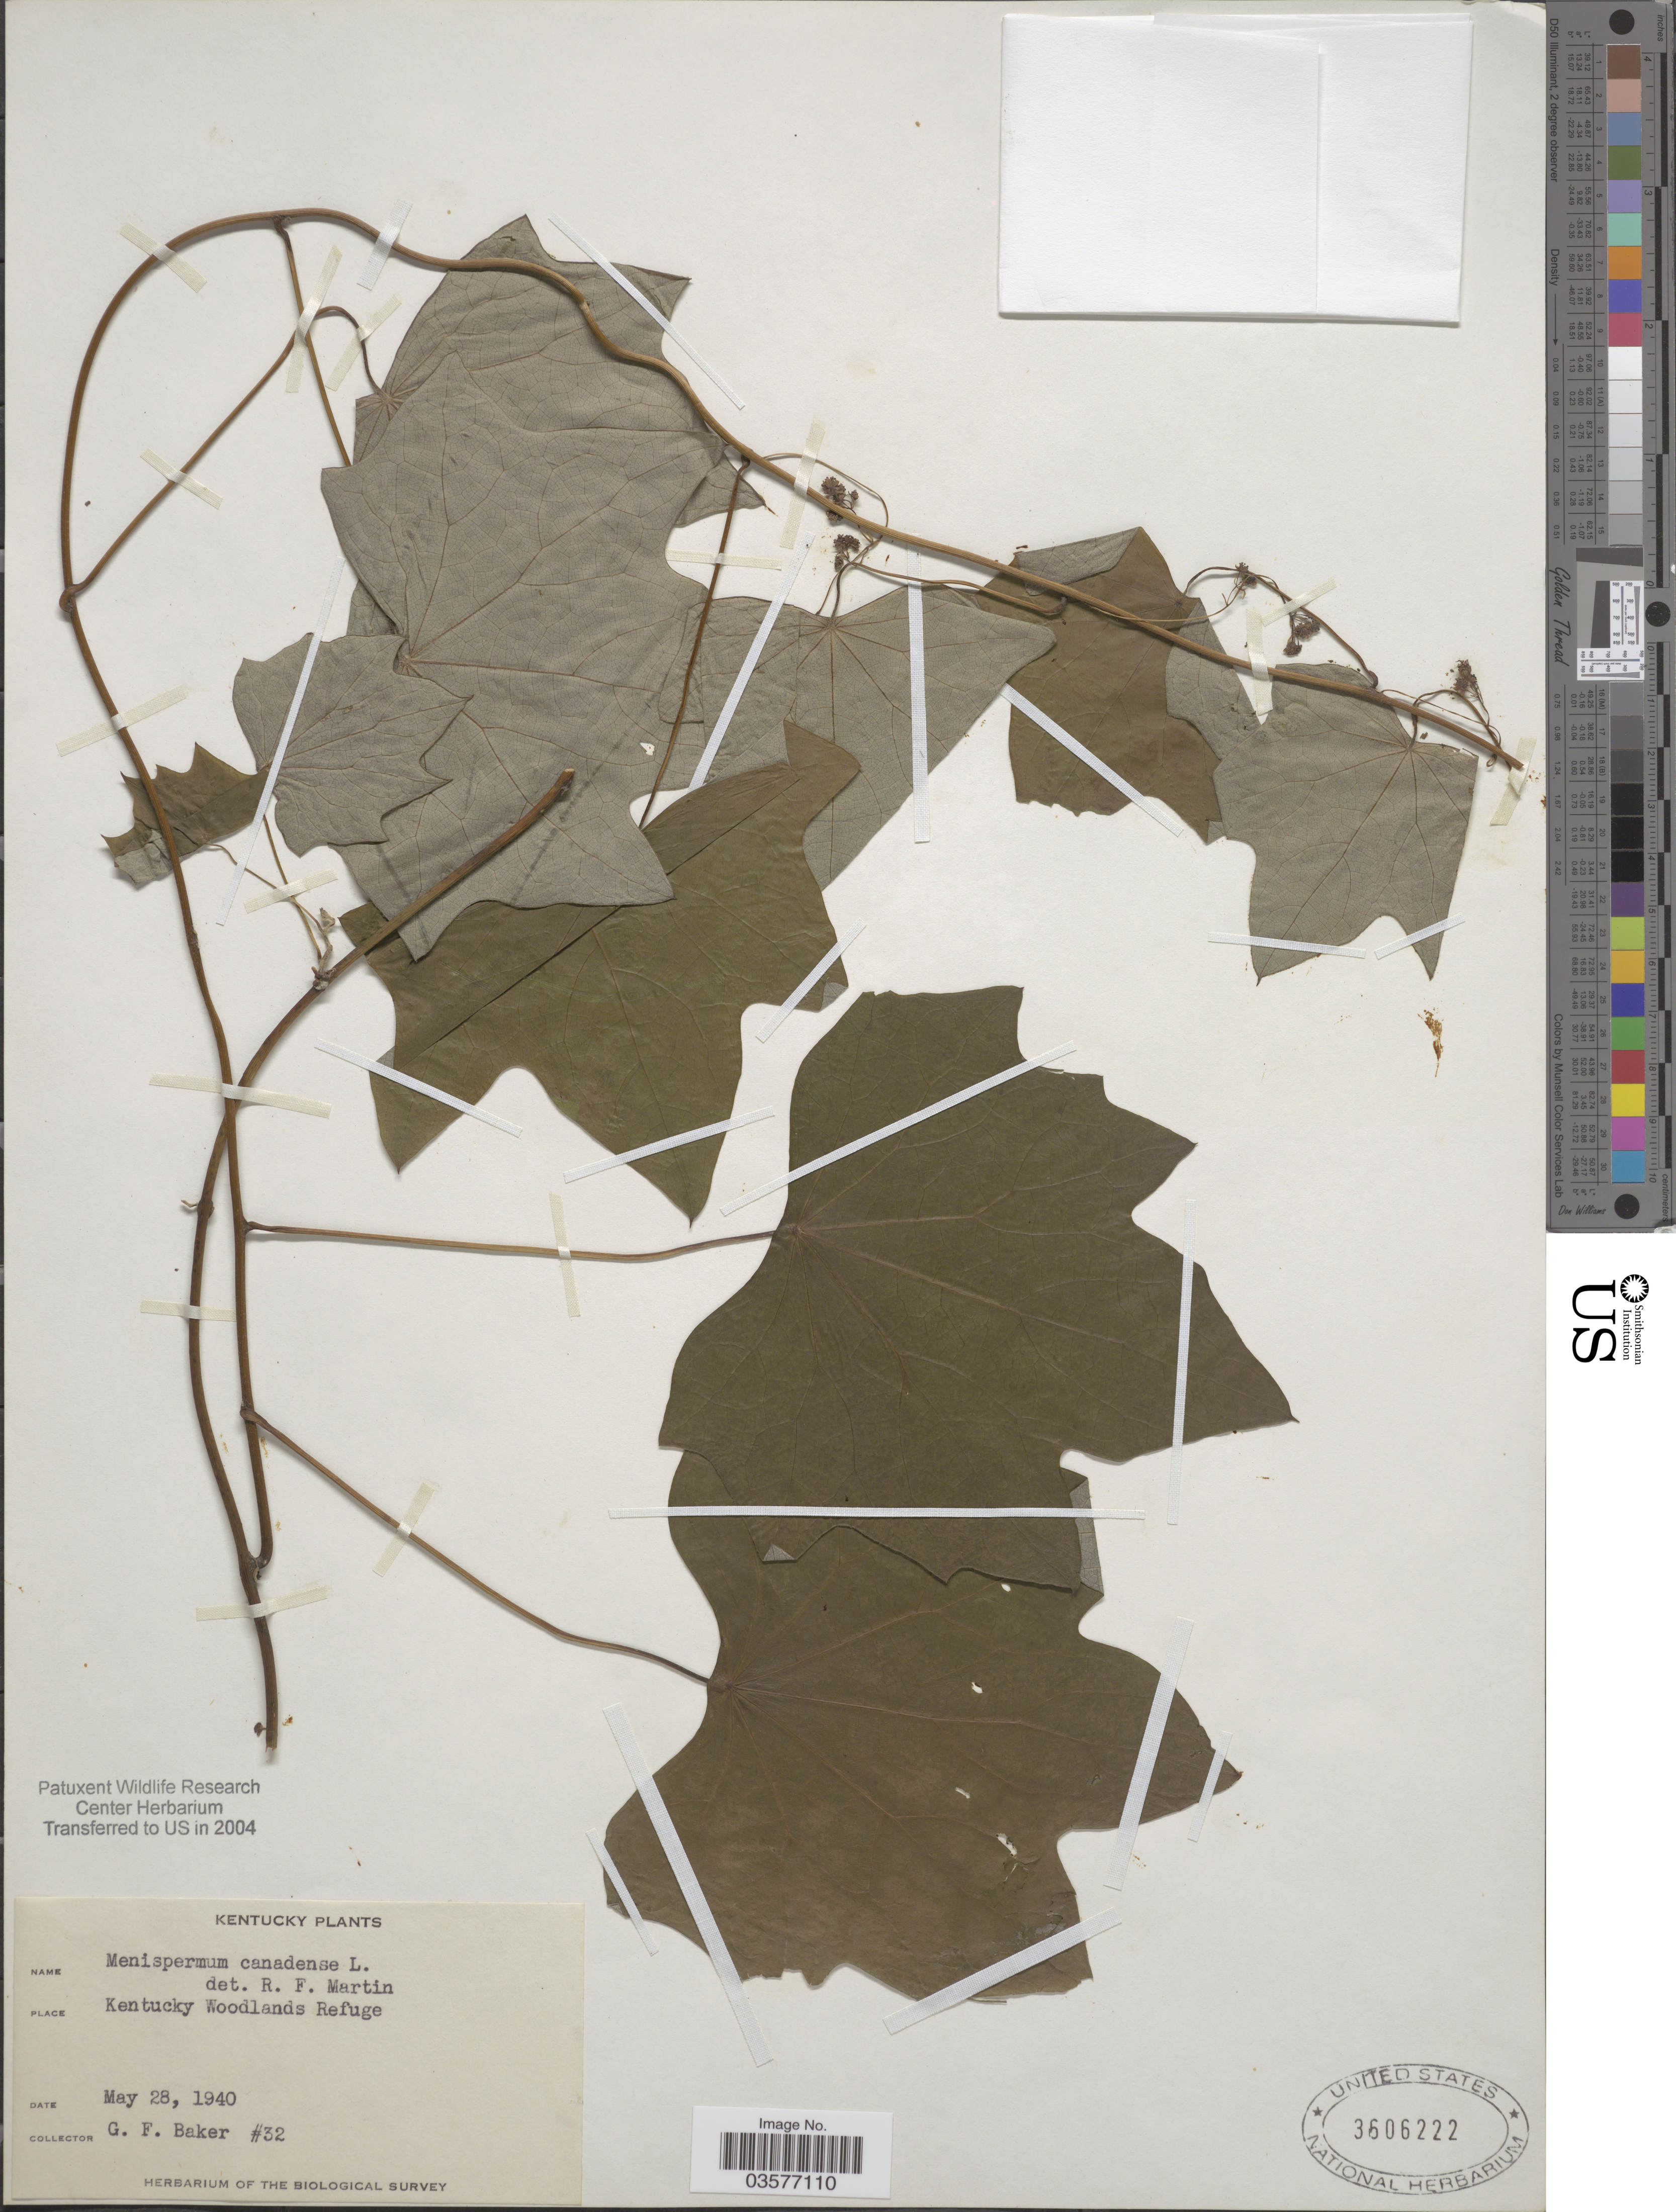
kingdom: Plantae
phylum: Tracheophyta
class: Magnoliopsida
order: Ranunculales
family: Menispermaceae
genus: Menispermum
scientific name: Menispermum canadense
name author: L.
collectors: G. Baker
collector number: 32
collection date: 1940-05-28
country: United States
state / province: Kentucky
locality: Kentucky Woodlands Refuge.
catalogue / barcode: US 3606222